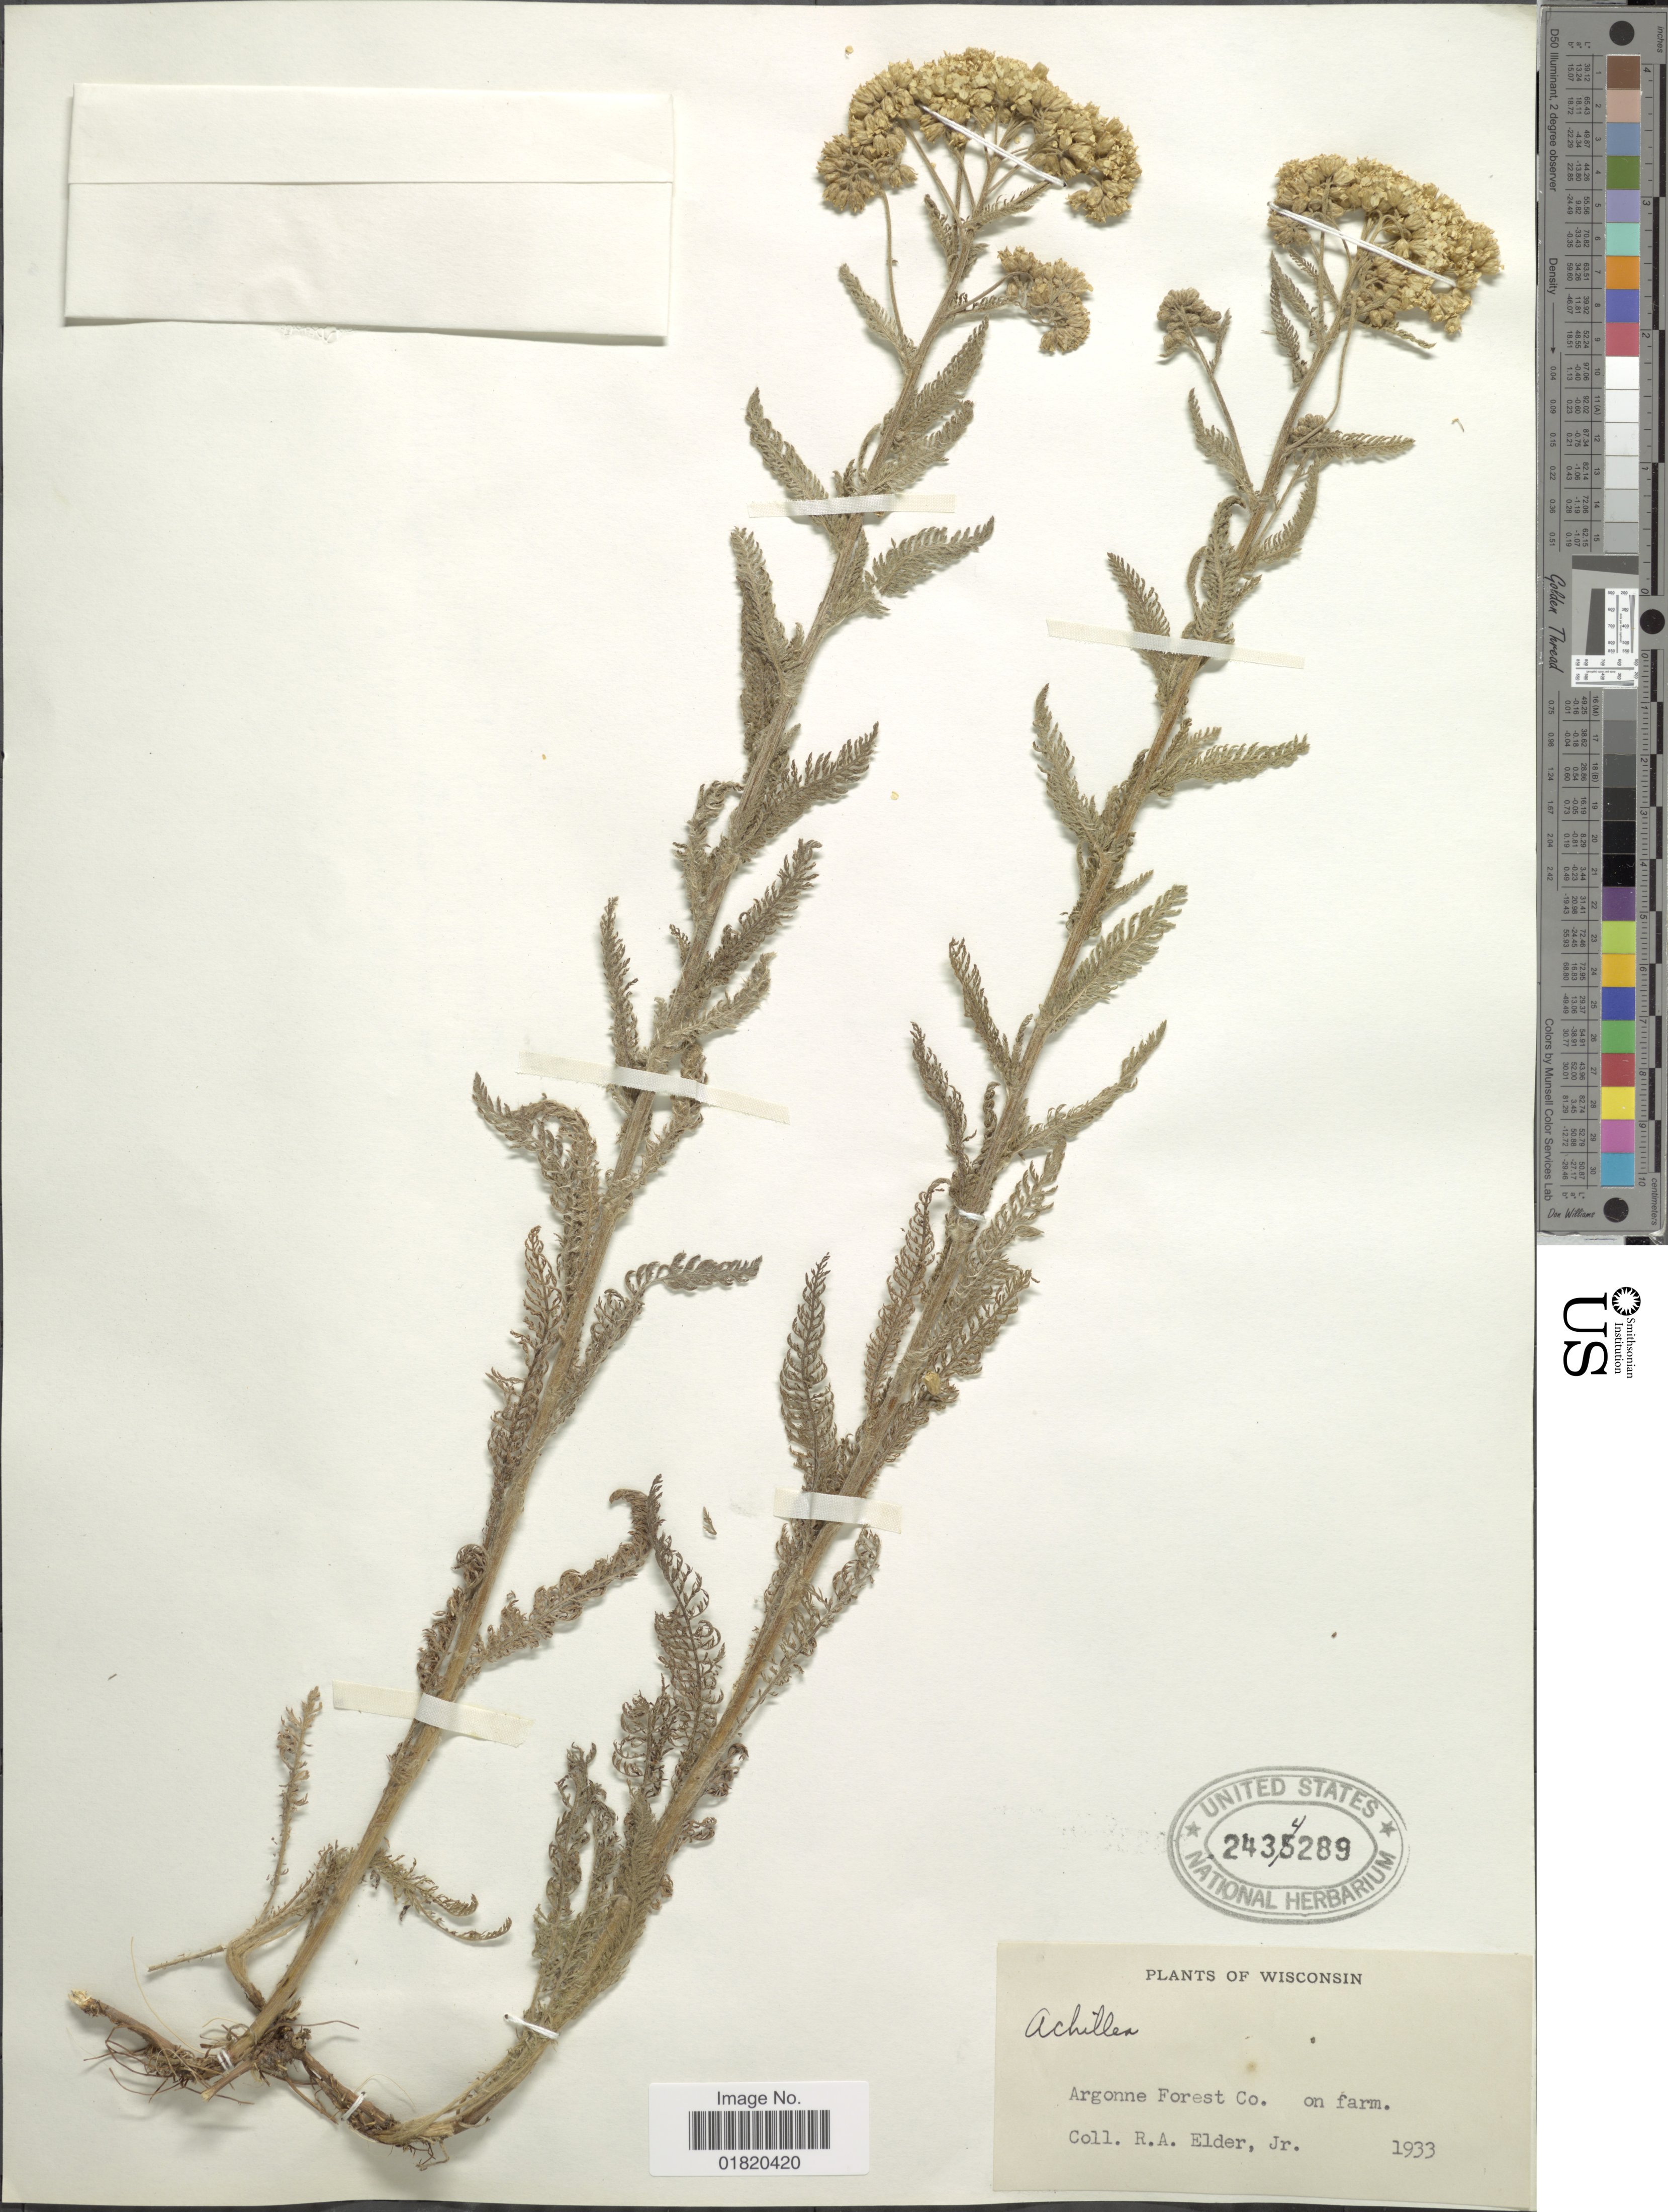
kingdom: Plantae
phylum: Tracheophyta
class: Magnoliopsida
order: Asterales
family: Asteraceae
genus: Achillea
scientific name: Achillea sp.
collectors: R. Elder Jr.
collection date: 1933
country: United States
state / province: Wisconsin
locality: Argonne Forest Co.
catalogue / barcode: US 2434289